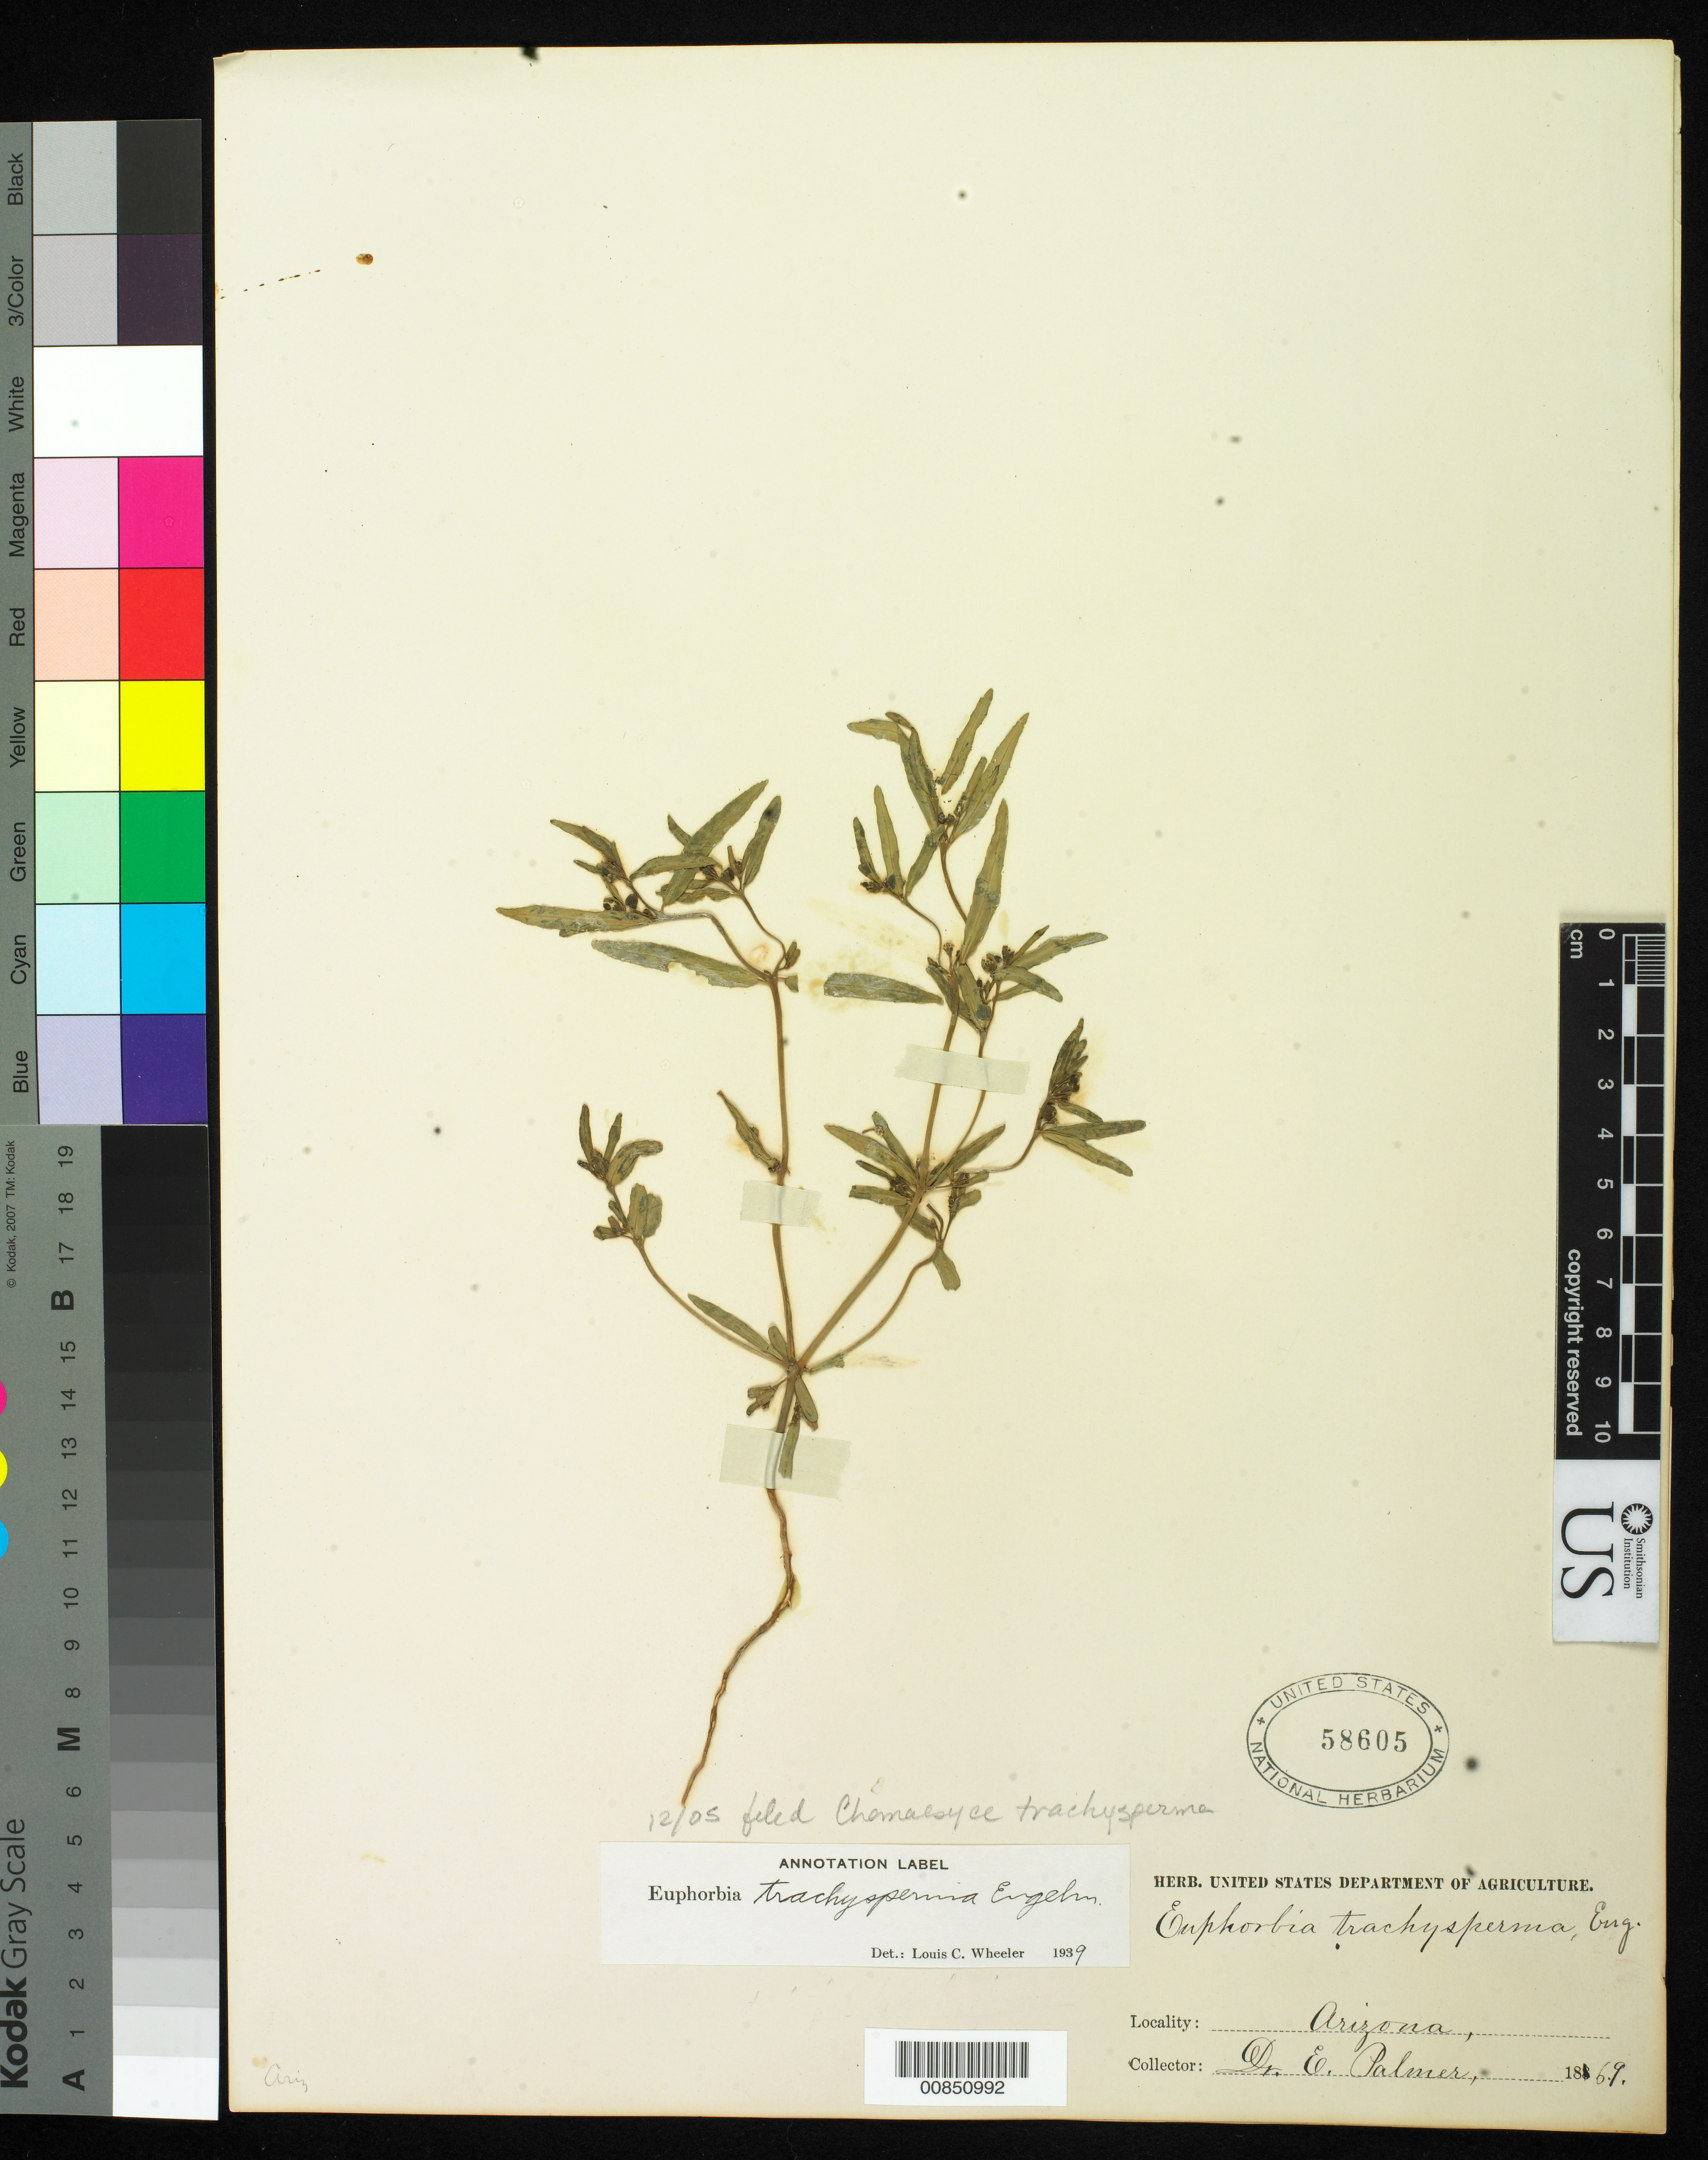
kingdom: Plantae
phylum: Tracheophyta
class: Magnoliopsida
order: Malpighiales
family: Euphorbiaceae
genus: Euphorbia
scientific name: Euphorbia trachysperma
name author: Engelm. in Emory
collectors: E. Palmer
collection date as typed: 1869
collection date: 1869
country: United States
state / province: Arizona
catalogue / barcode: US 58605